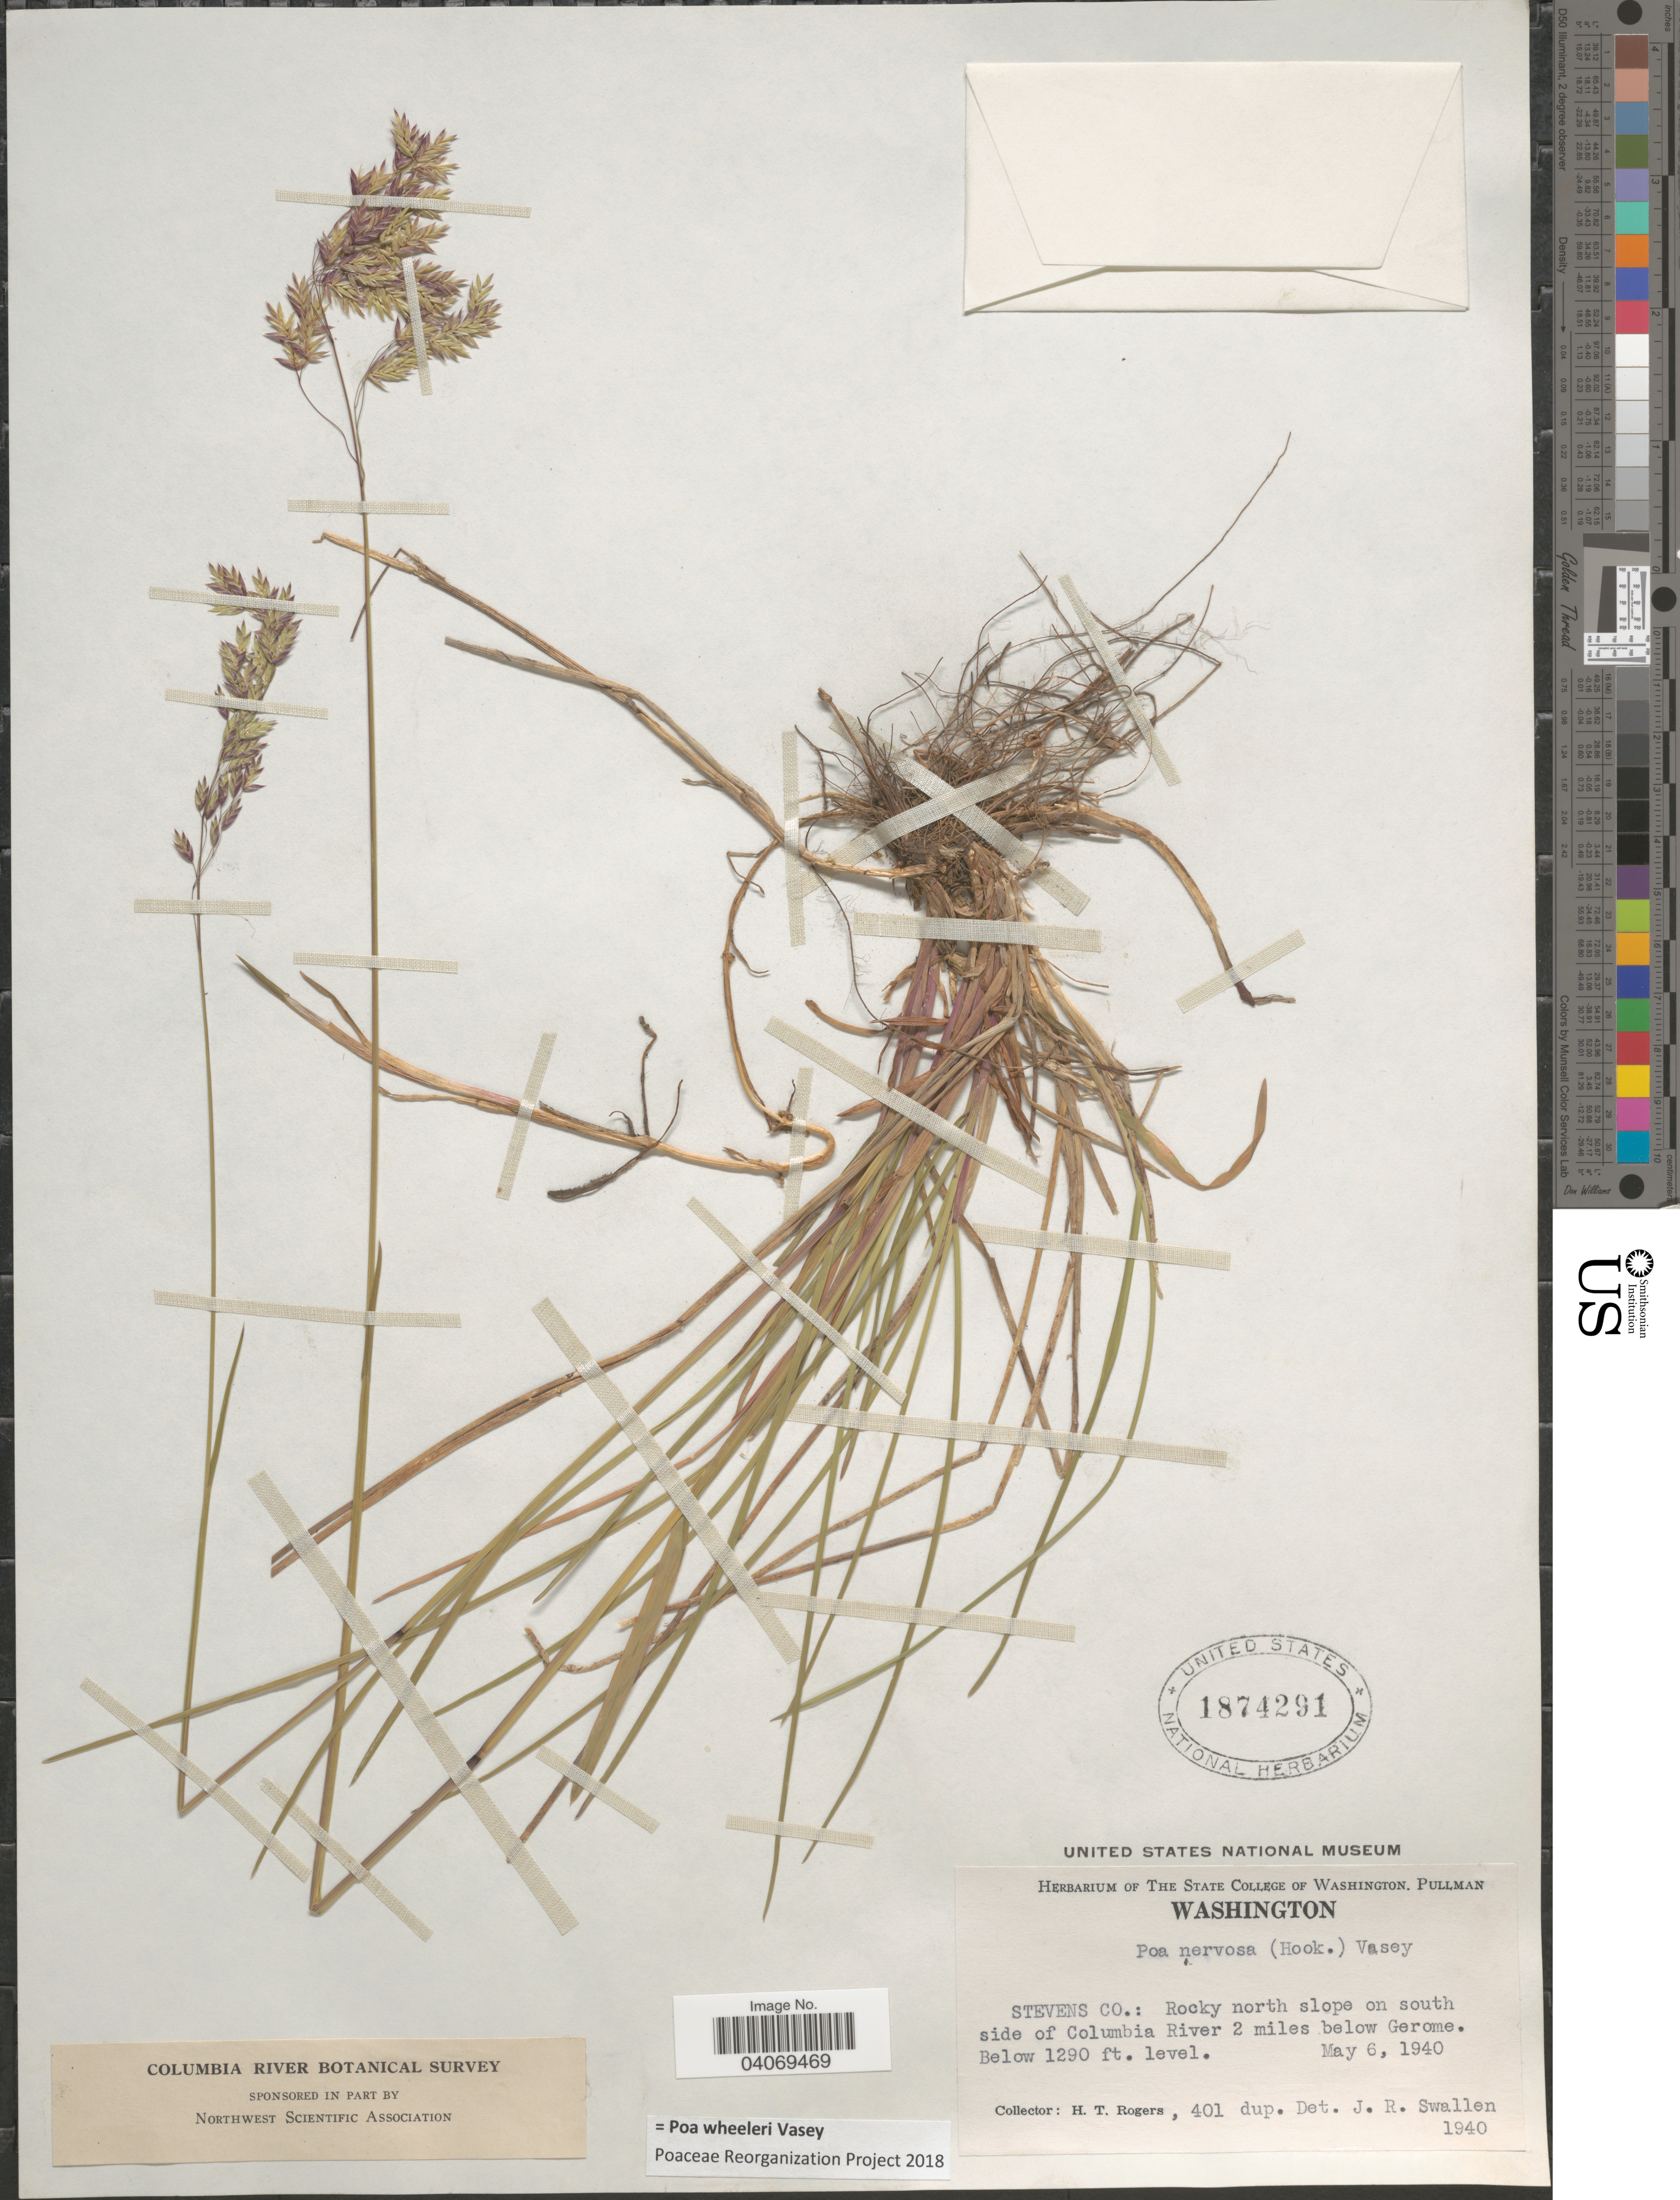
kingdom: Plantae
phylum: Tracheophyta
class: Liliopsida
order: Poales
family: Poaceae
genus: Poa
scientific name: Poa wheeleri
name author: Vasey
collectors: H. Rogers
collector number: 401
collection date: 1940-05-06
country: United States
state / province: Washington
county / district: Stevens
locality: Stevens Co.: Rocky north slope on south side of Columbia River 2 miles below Gerome.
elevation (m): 393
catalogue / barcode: US 1874291